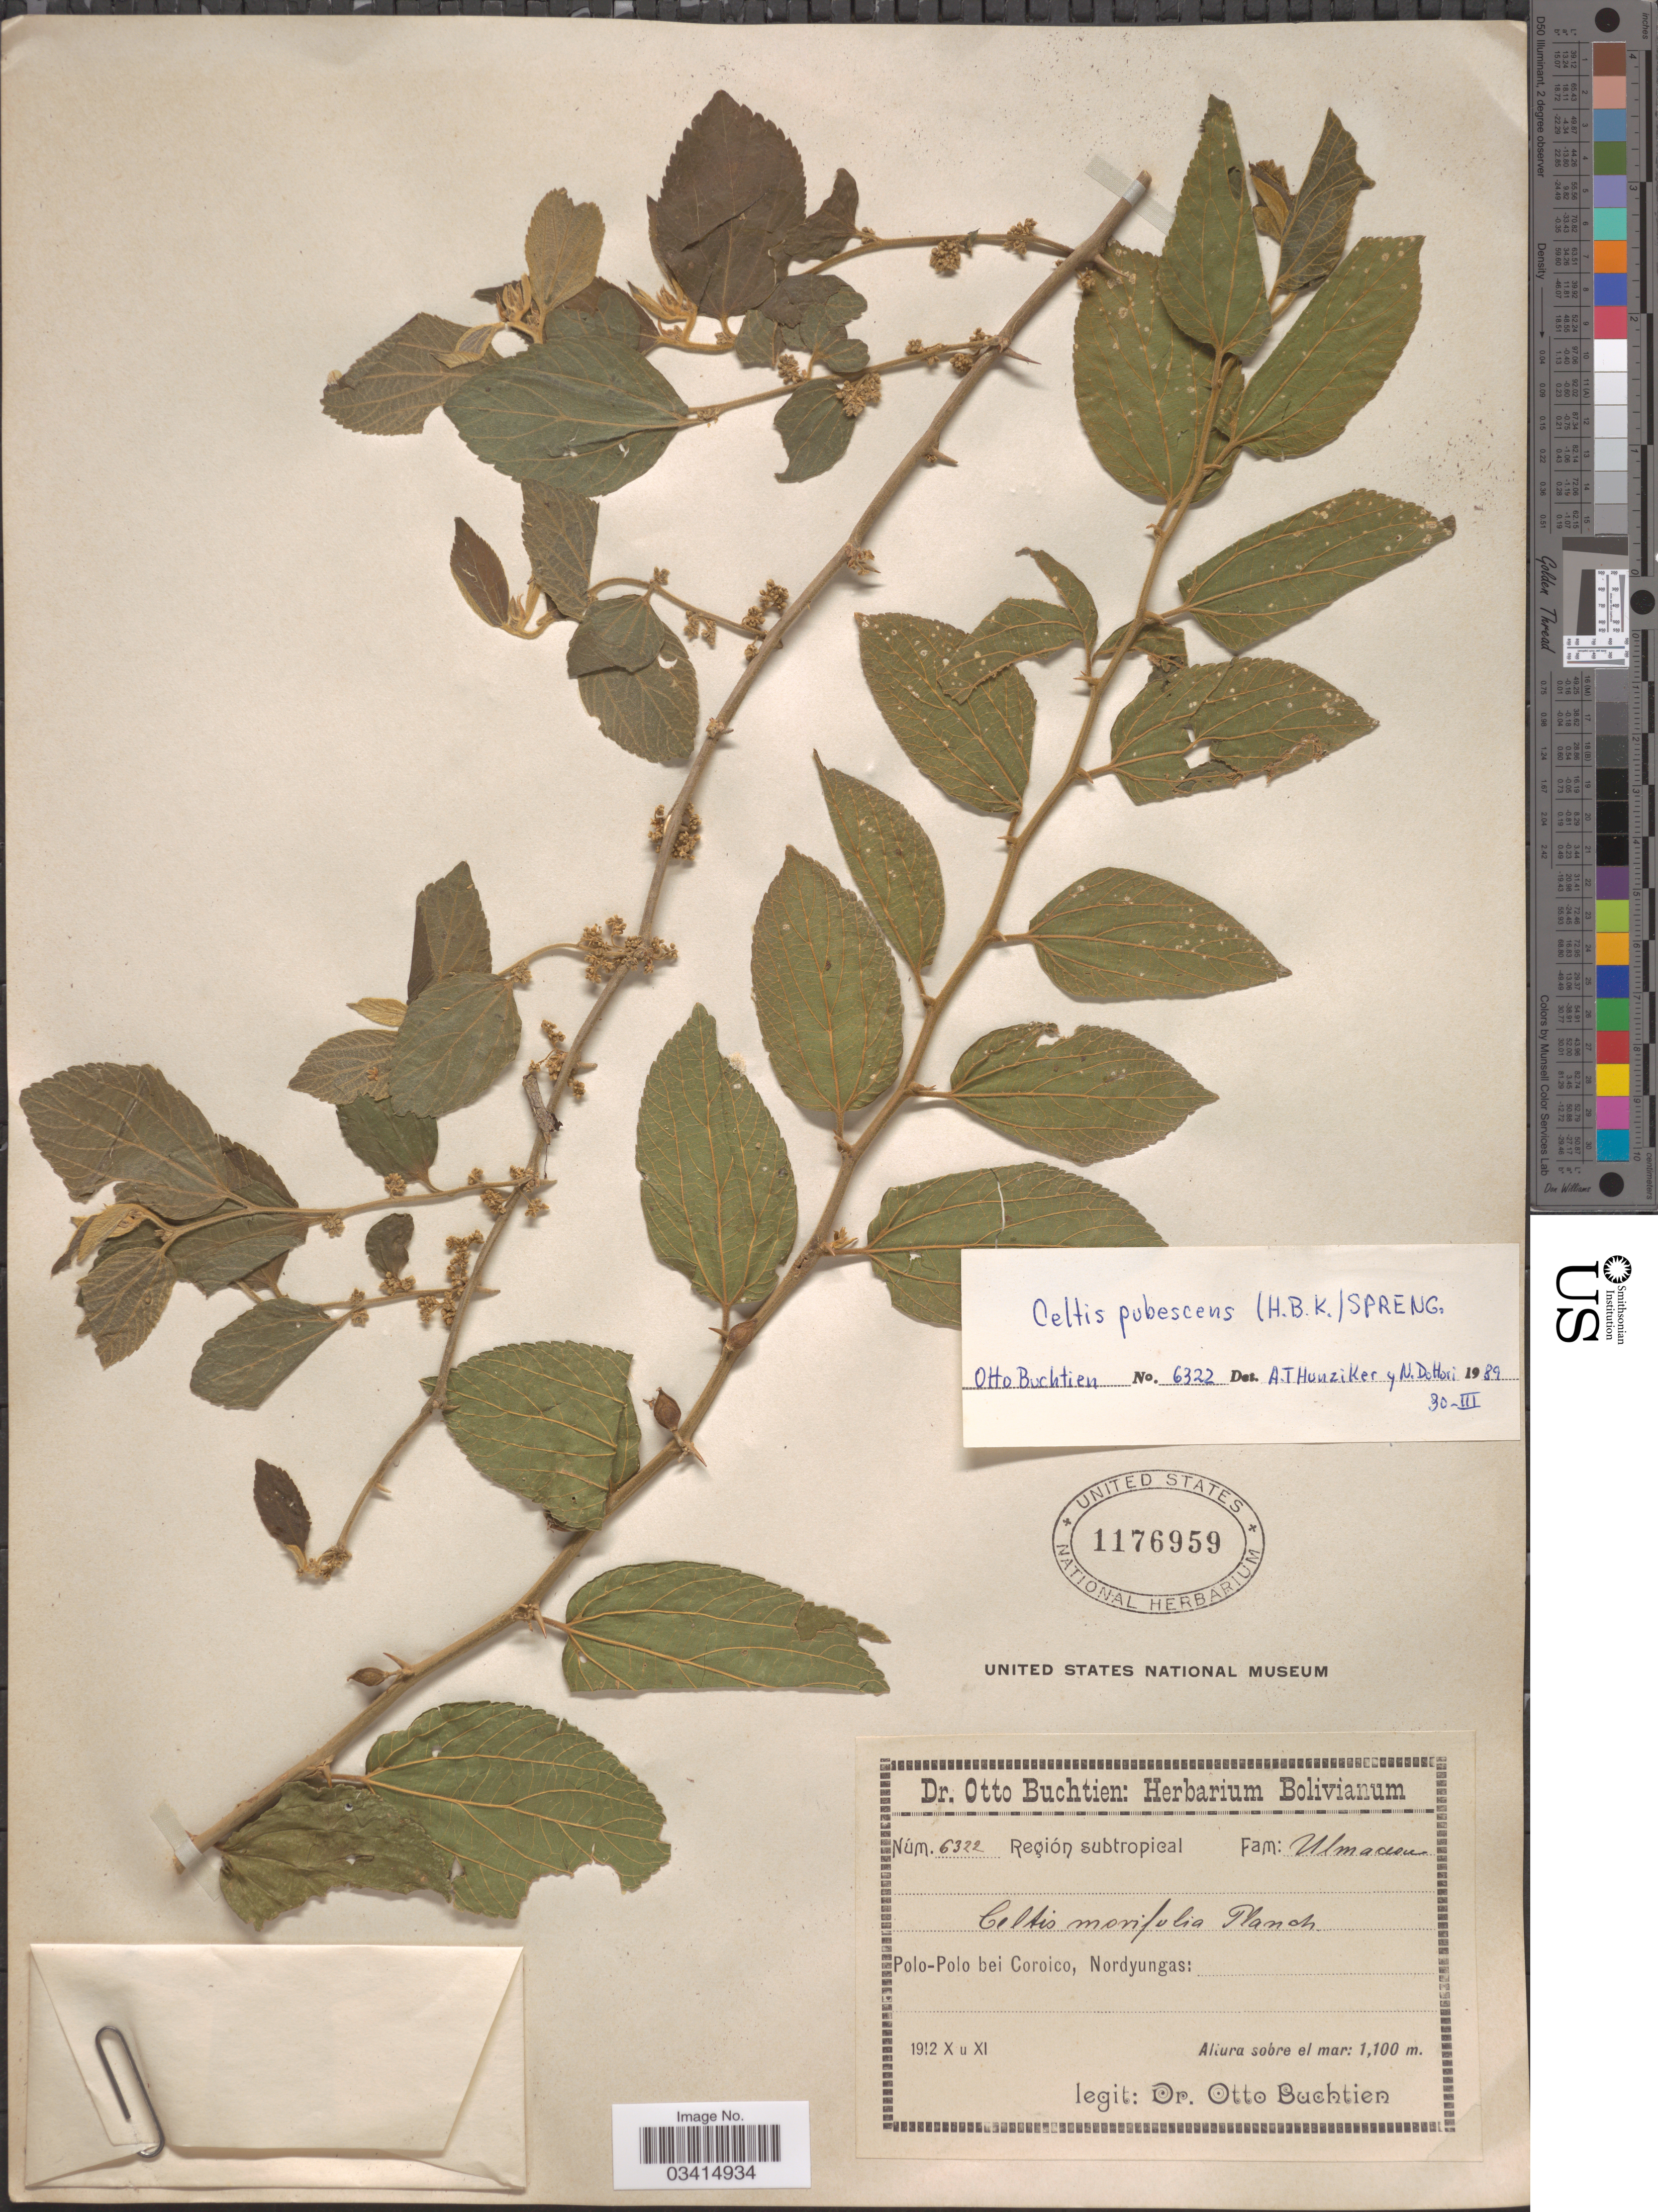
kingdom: Plantae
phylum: Tracheophyta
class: Magnoliopsida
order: Rosales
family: Cannabaceae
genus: Celtis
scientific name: Celtis pubescens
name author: (Kunth) Spreng.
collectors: O. Buchtien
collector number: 6322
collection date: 1912-10/1912-11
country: Bolivia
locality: Polo-Polo bei Coroico, Nordyungas.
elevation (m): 1100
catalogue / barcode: US 1176959